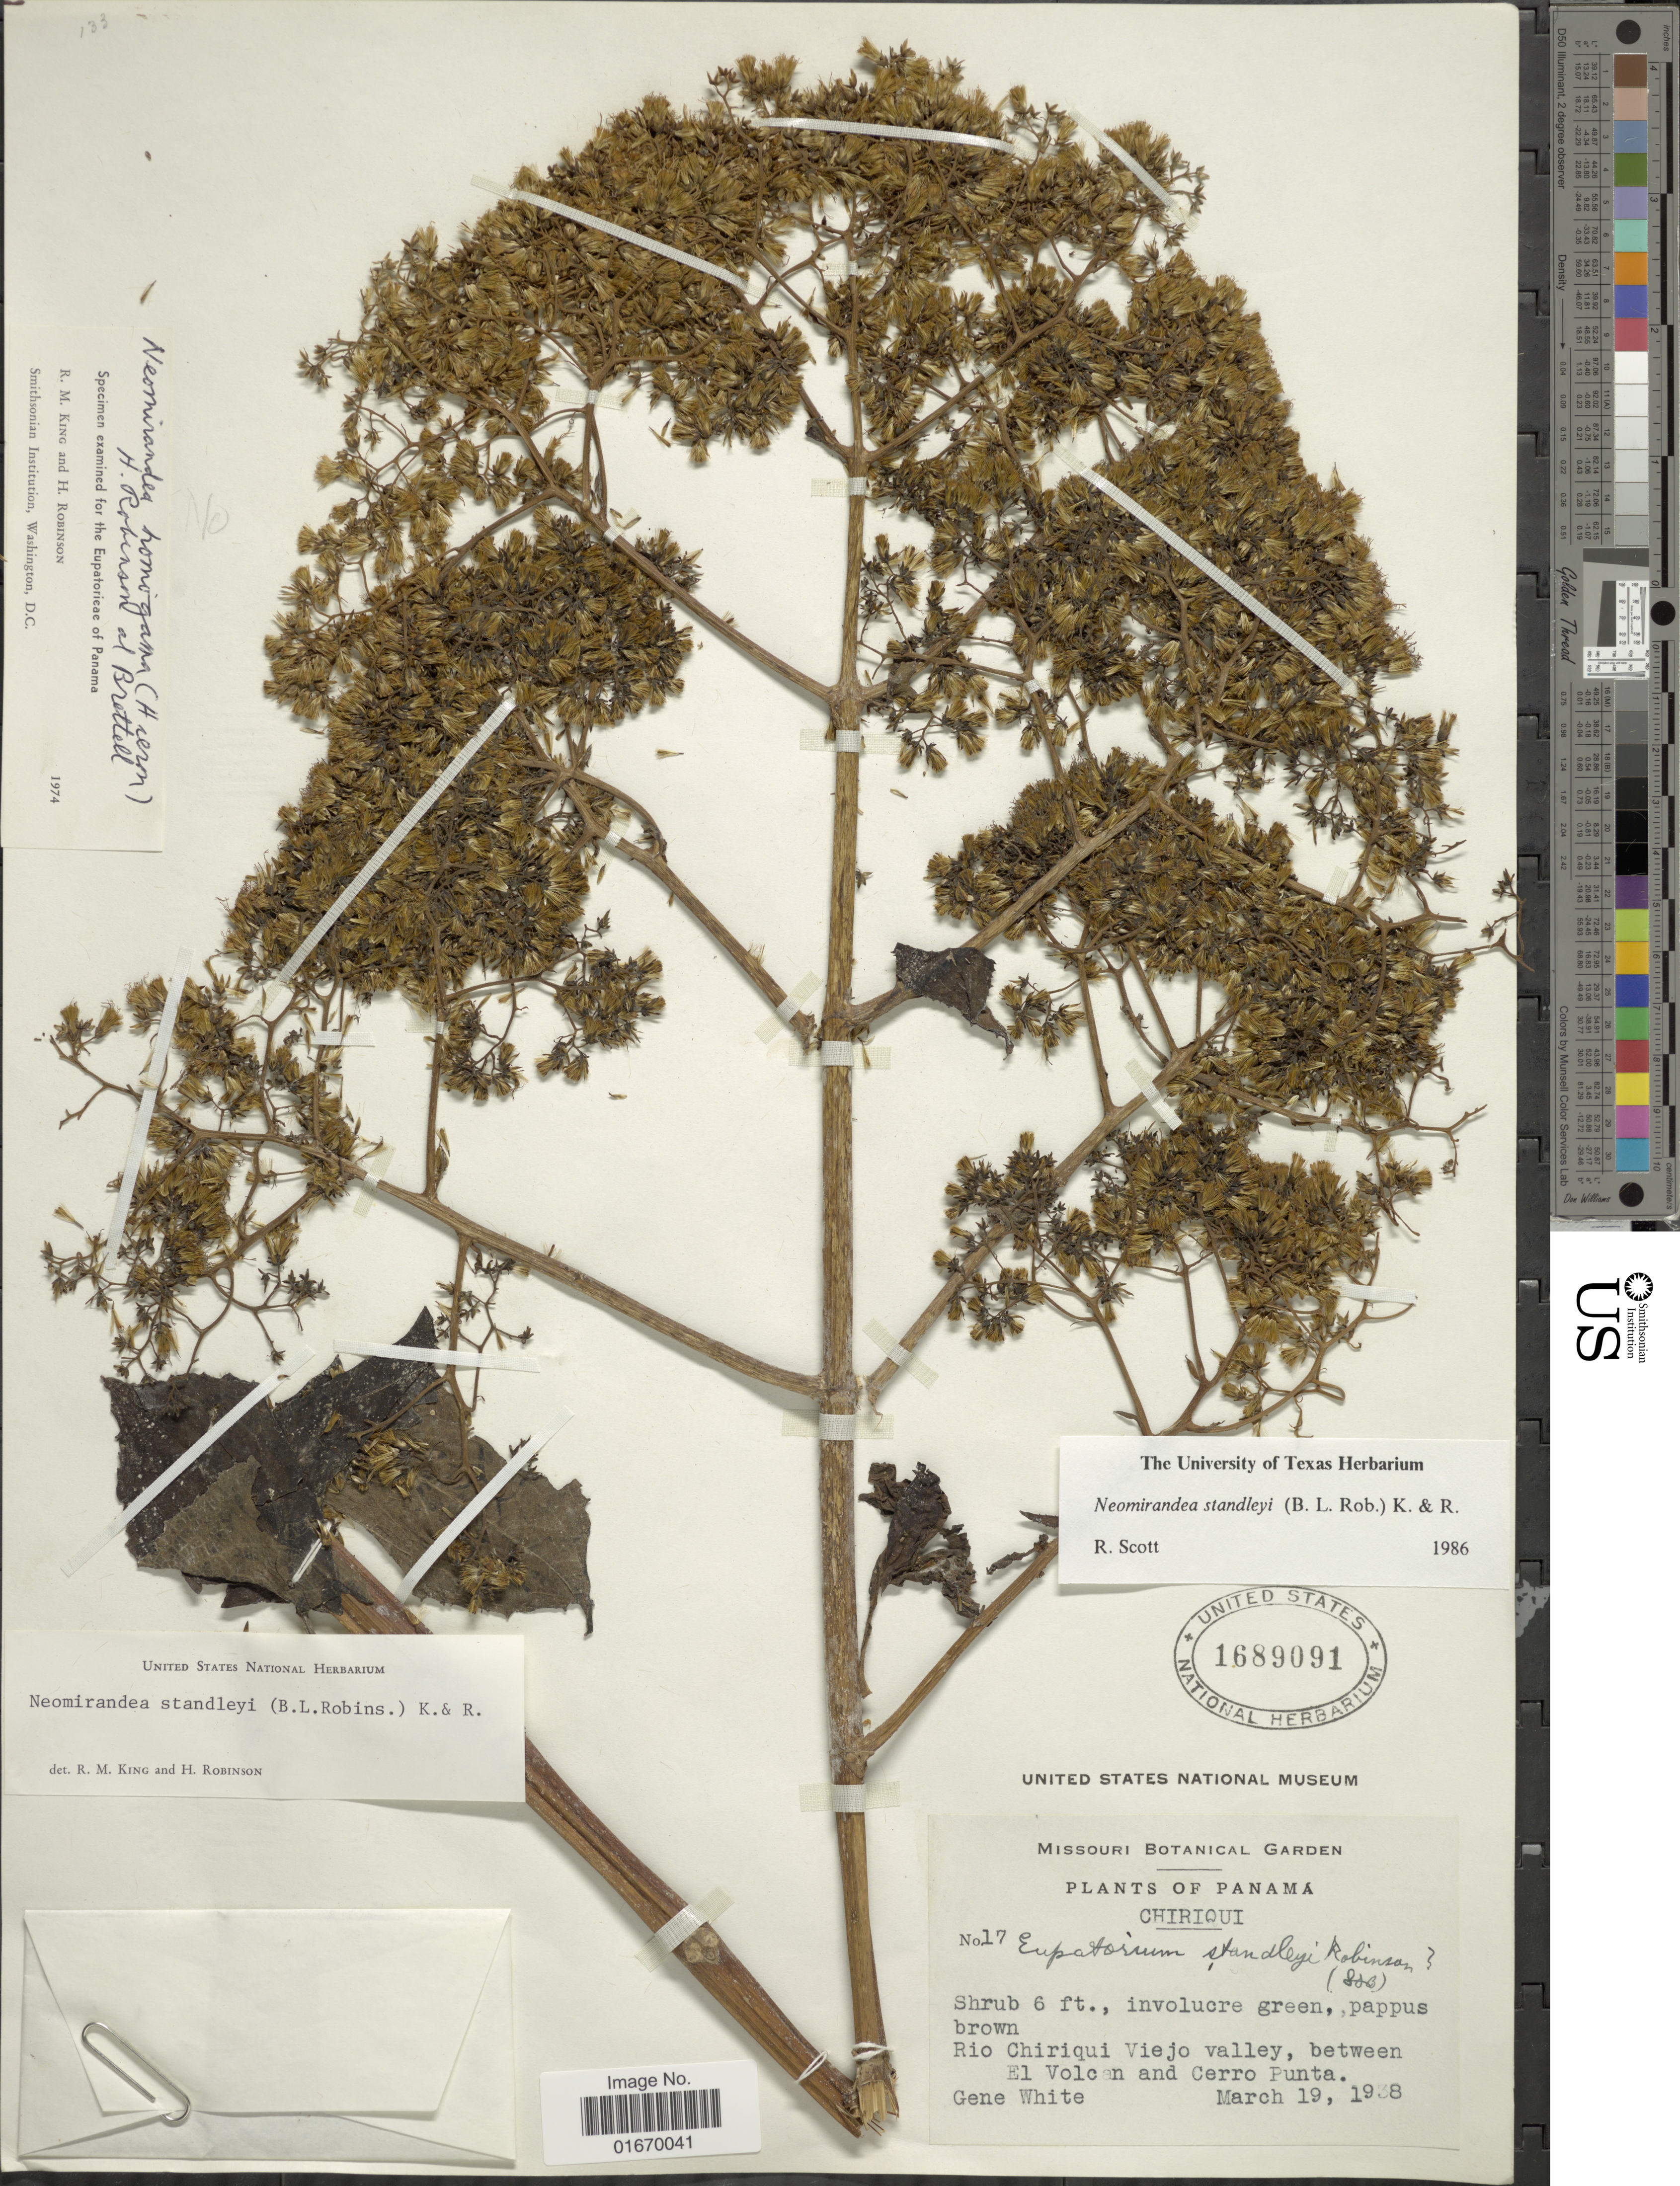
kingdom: Plantae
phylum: Tracheophyta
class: Magnoliopsida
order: Asterales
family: Asteraceae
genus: Neomirandea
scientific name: Neomirandea standleyi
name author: (B.L. Rob.) R.M. King & H. Rob.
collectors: G. White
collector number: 17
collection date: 1938-03-19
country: Panama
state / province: Chiriqui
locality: Rio Chiriqui Viejo Valley, between El Volcan and Cerro Punta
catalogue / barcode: US 1689091